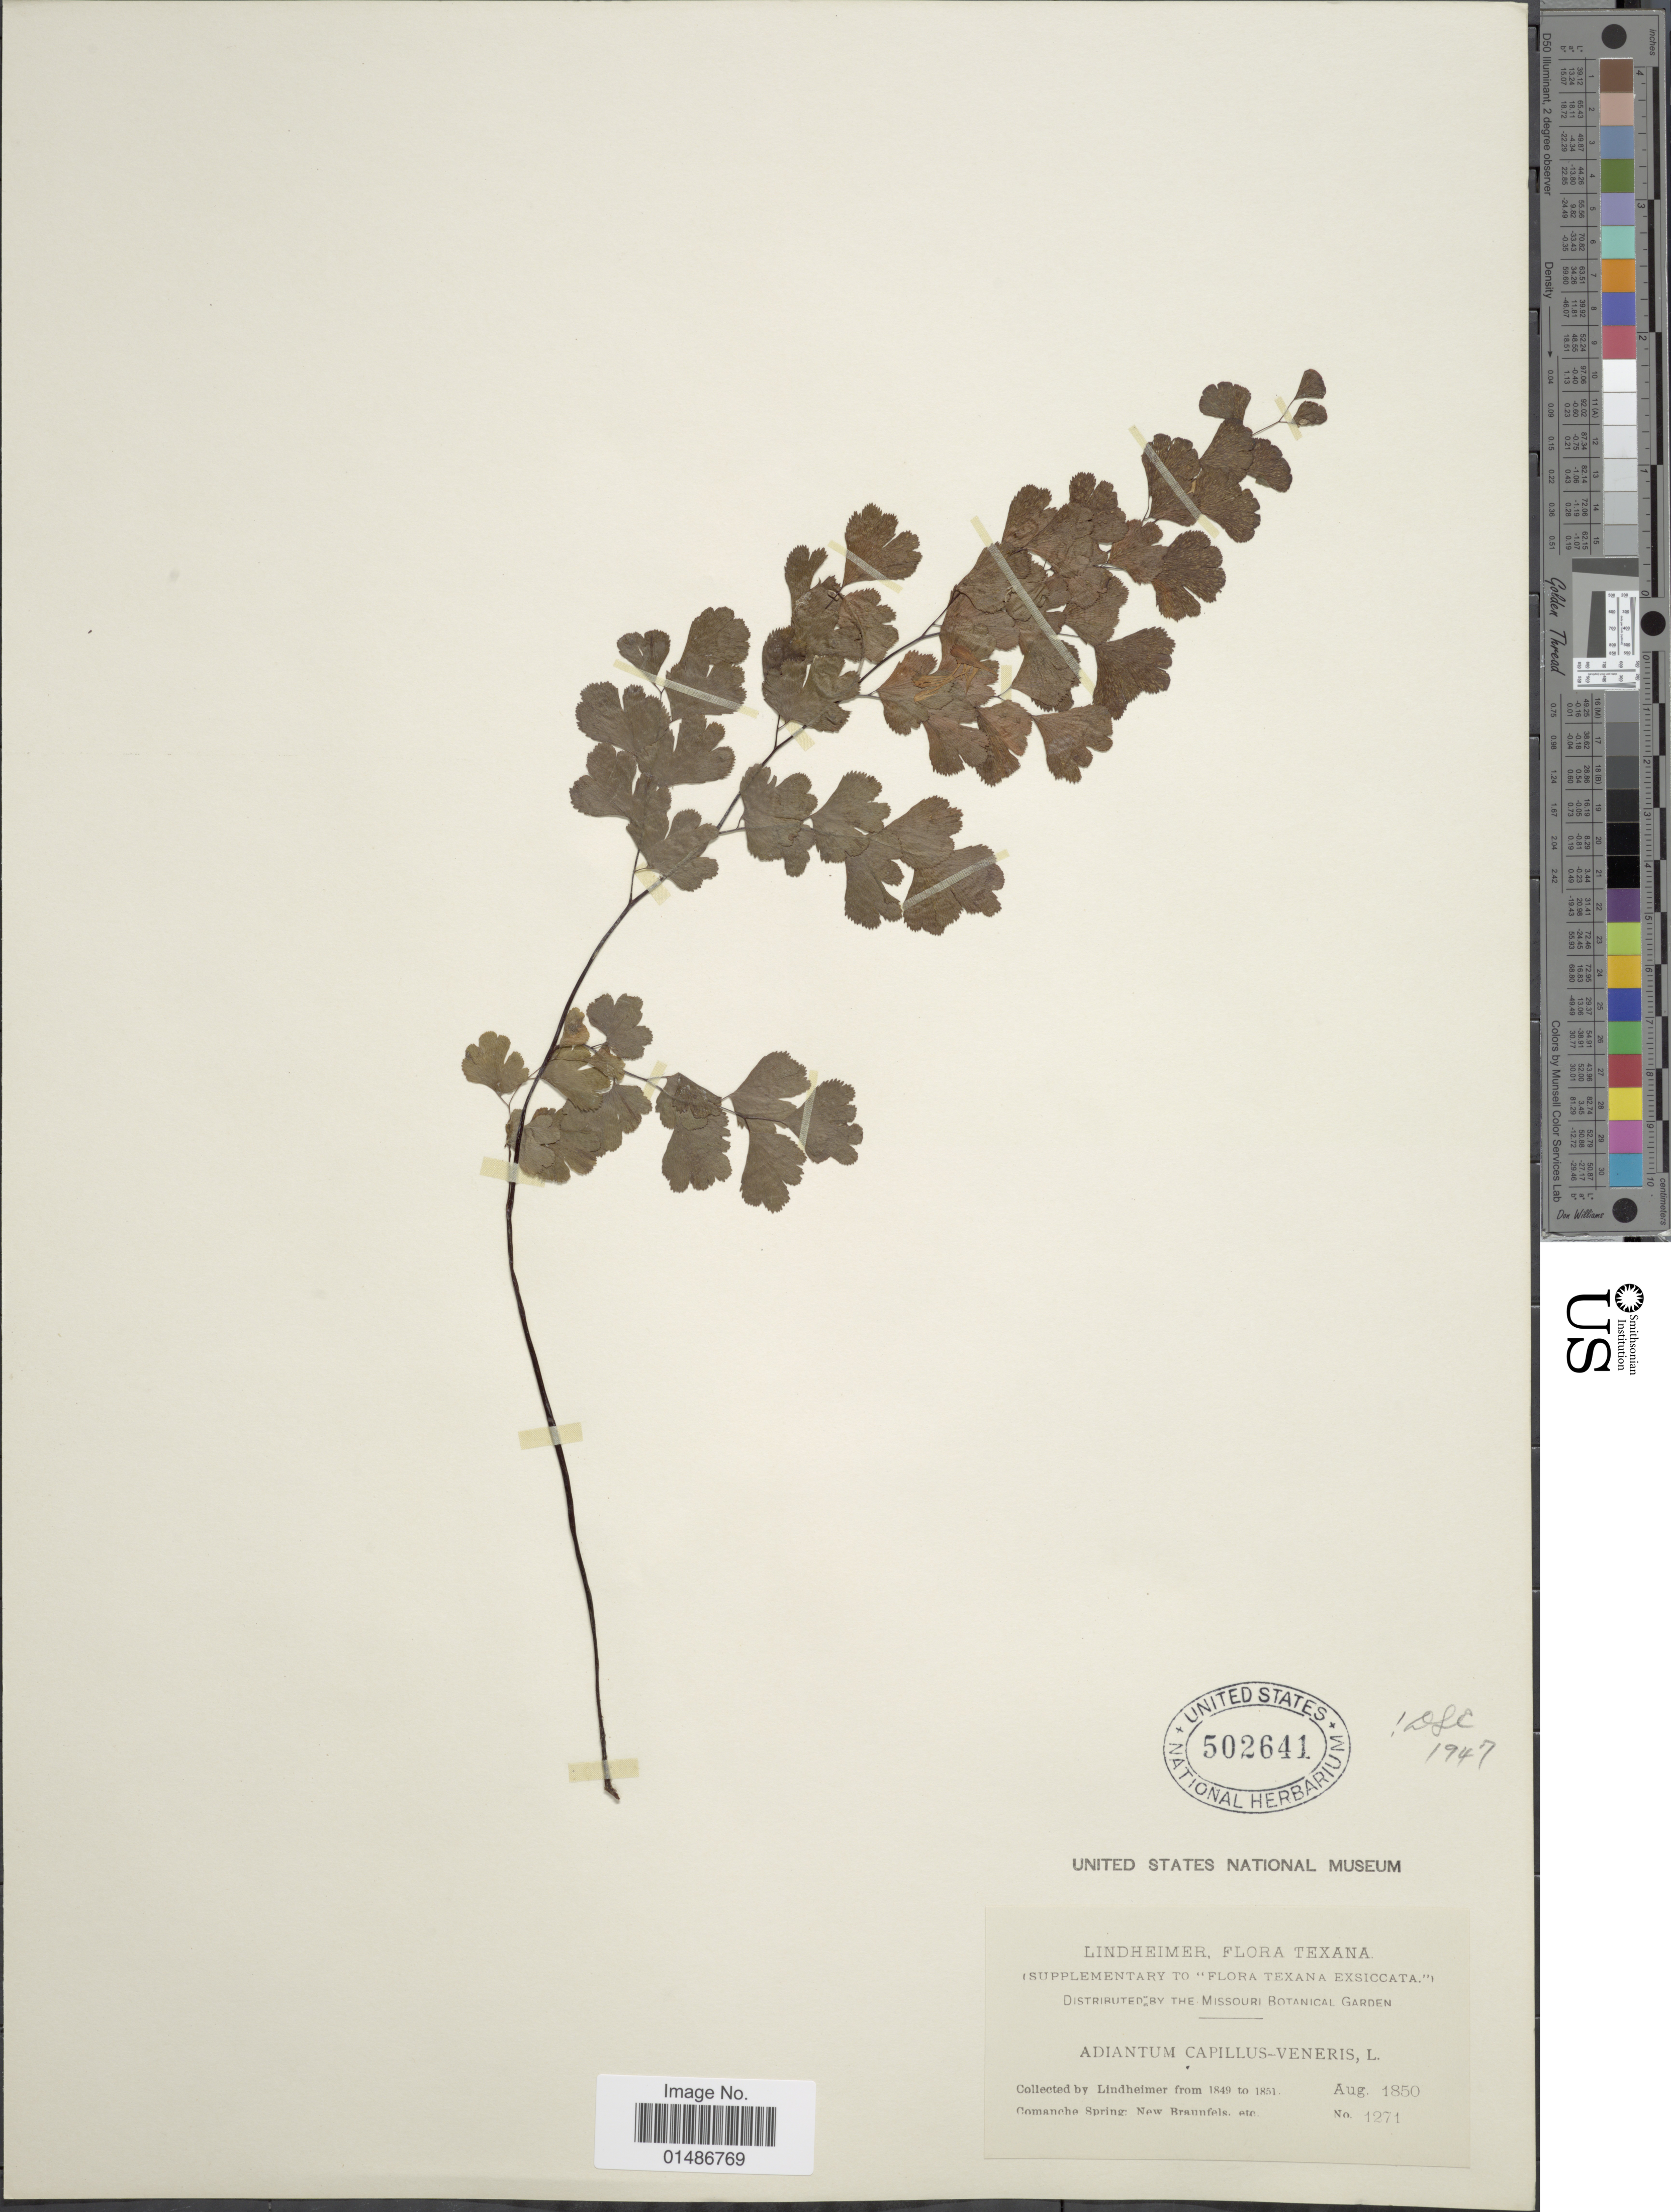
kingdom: Plantae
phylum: Tracheophyta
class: Polypodiopsida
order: Polypodiales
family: Pteridaceae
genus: Adiantum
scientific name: Adiantum capillus-veneris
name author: L.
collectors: -. Lindheimer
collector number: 1271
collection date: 1850-08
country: United States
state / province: Texas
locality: Texana. Gomanche Spring: New Braunfels, etc.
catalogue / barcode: US 502641